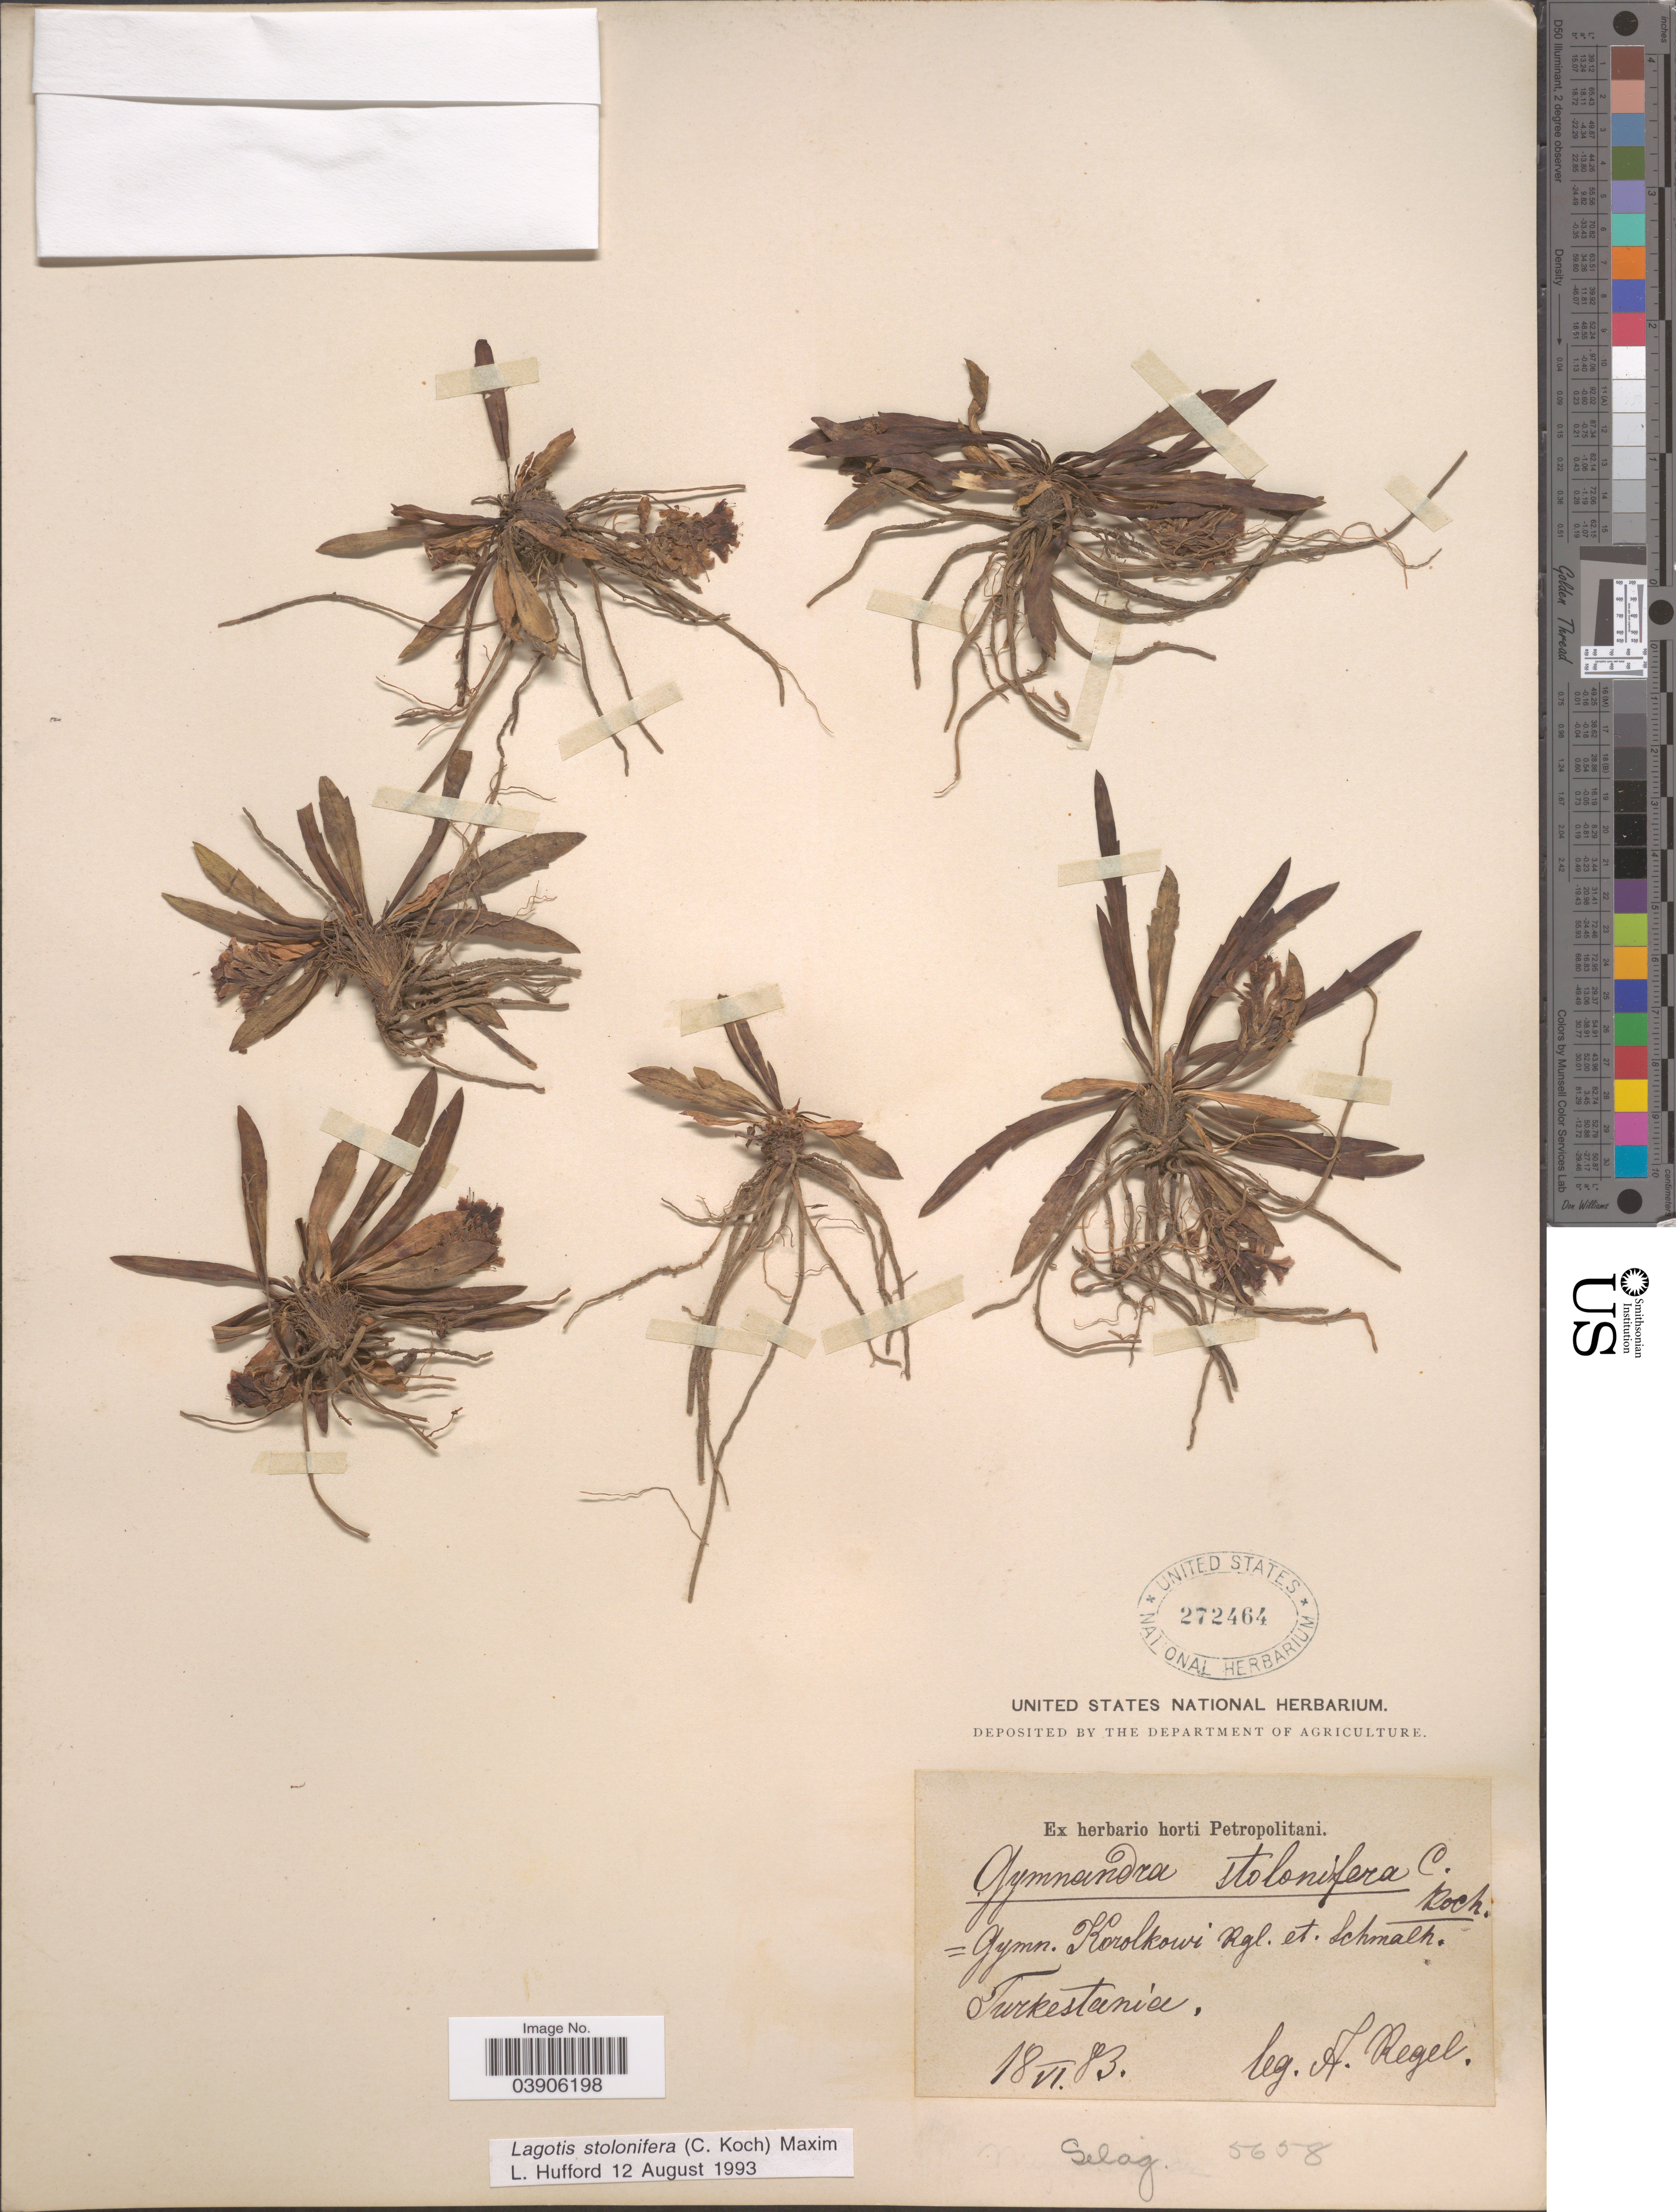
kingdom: Plantae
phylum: Tracheophyta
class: Magnoliopsida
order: Lamiales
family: Plantaginaceae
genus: Lagotis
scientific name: Lagotis stolonifera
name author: Maxim.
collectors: A. Regel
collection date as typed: Transcribed d/m/y: 18/6/83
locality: Turkestania.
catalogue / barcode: US 272464